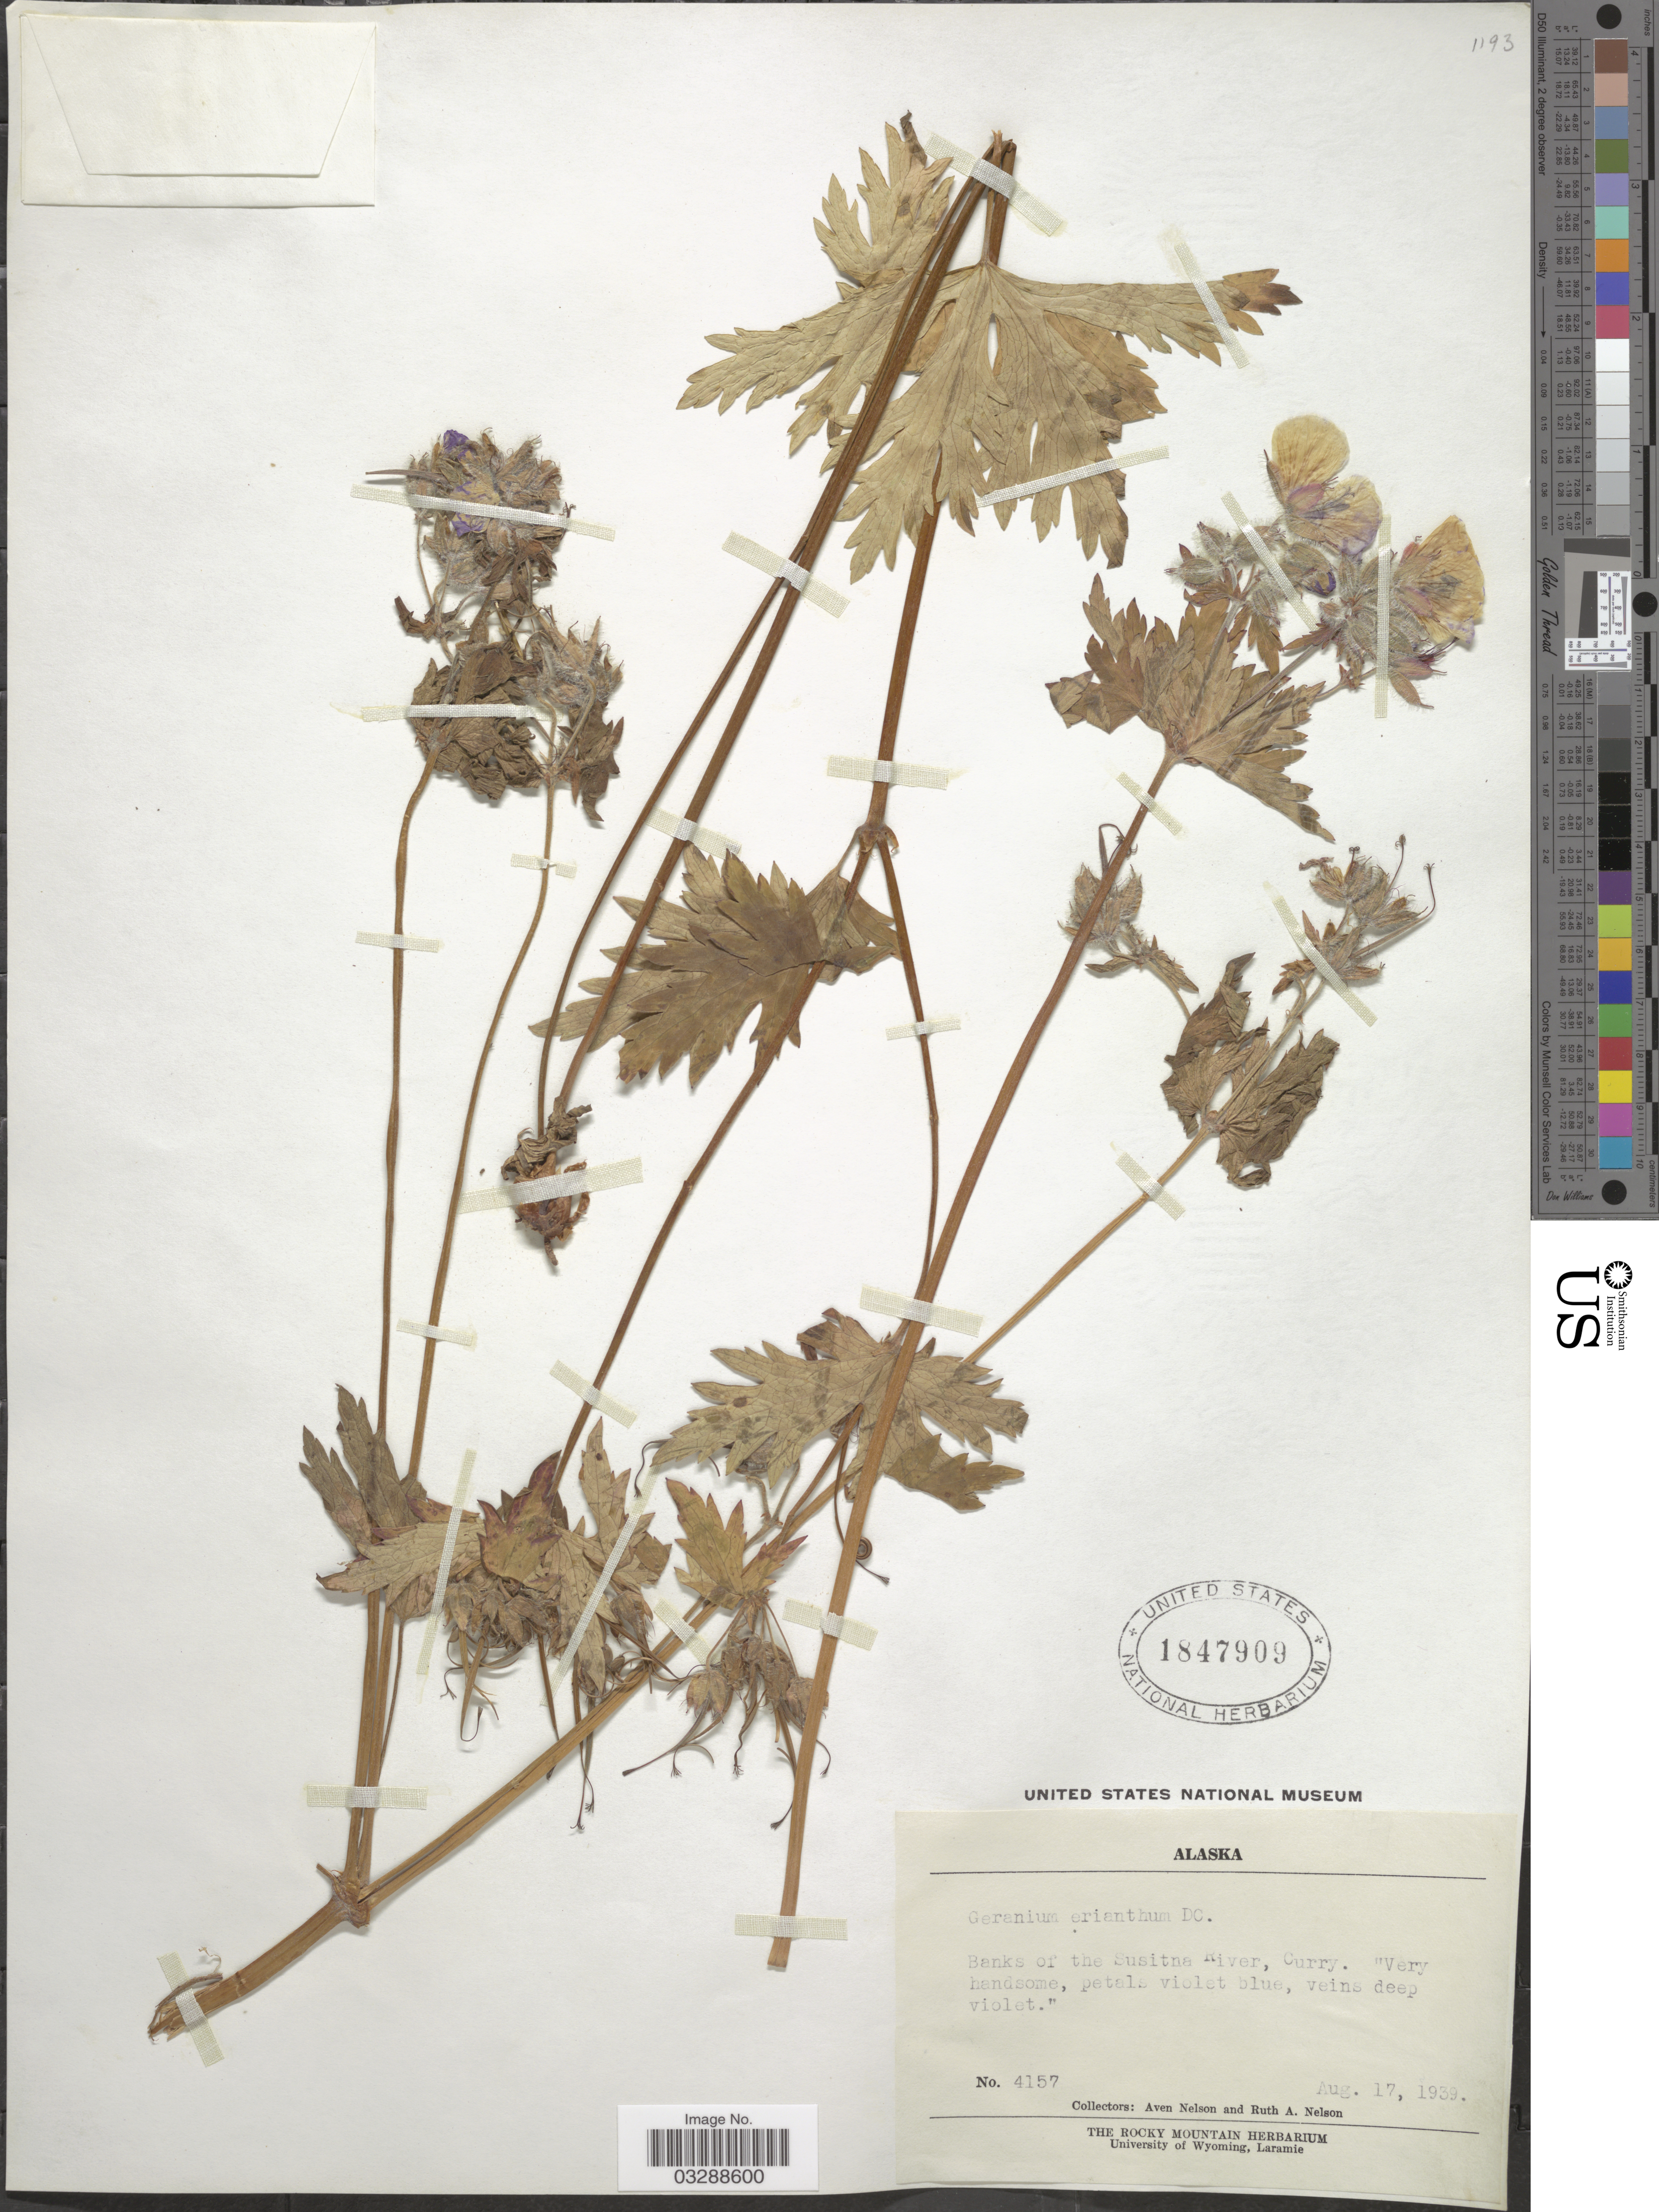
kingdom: Plantae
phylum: Tracheophyta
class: Magnoliopsida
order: Geraniales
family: Geraniaceae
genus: Geranium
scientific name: Geranium erianthum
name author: DC.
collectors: A. Nelson & R. A. Nelson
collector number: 4157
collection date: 1939-08-17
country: United States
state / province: Alaska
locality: Banks on the Susitna River, Curry.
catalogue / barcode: US 1847909